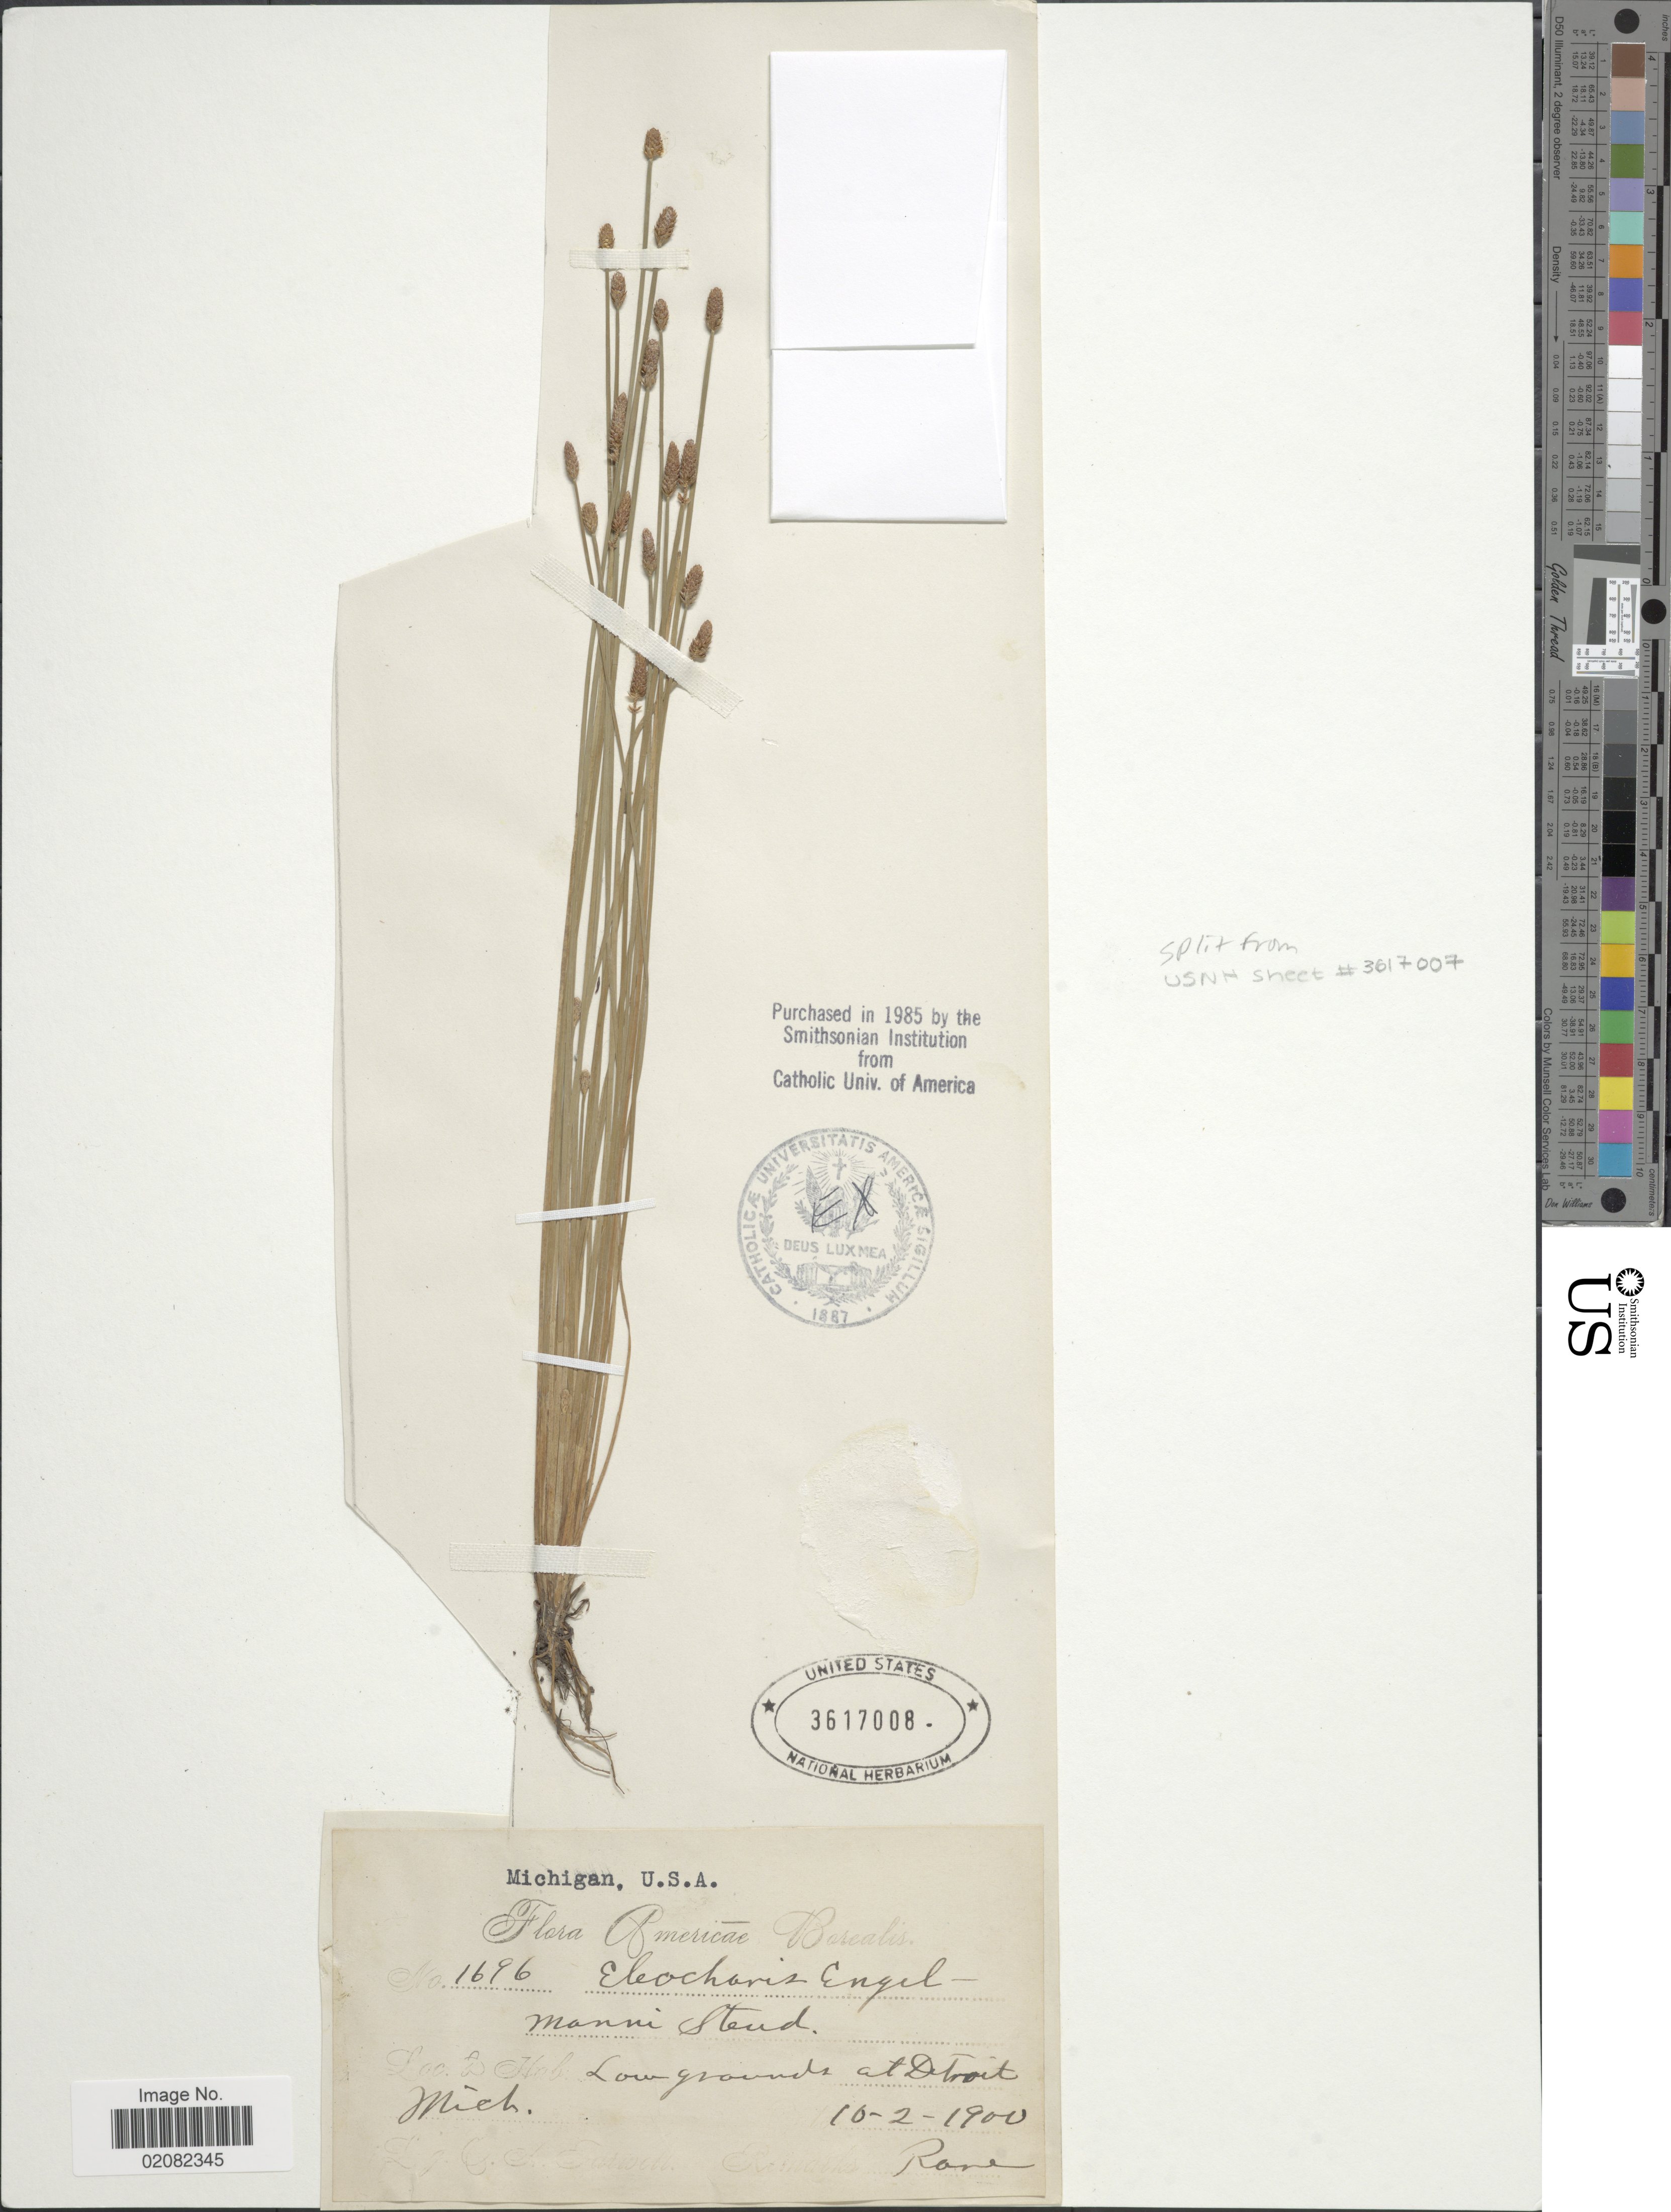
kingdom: Plantae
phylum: Tracheophyta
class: Liliopsida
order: Poales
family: Cyperaceae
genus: Eleocharis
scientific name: Eleocharis engelmannii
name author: Steud.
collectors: Rare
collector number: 1696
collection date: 1900-02-16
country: United States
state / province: Michigan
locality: Low grounds, at Detroit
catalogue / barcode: US 3617008